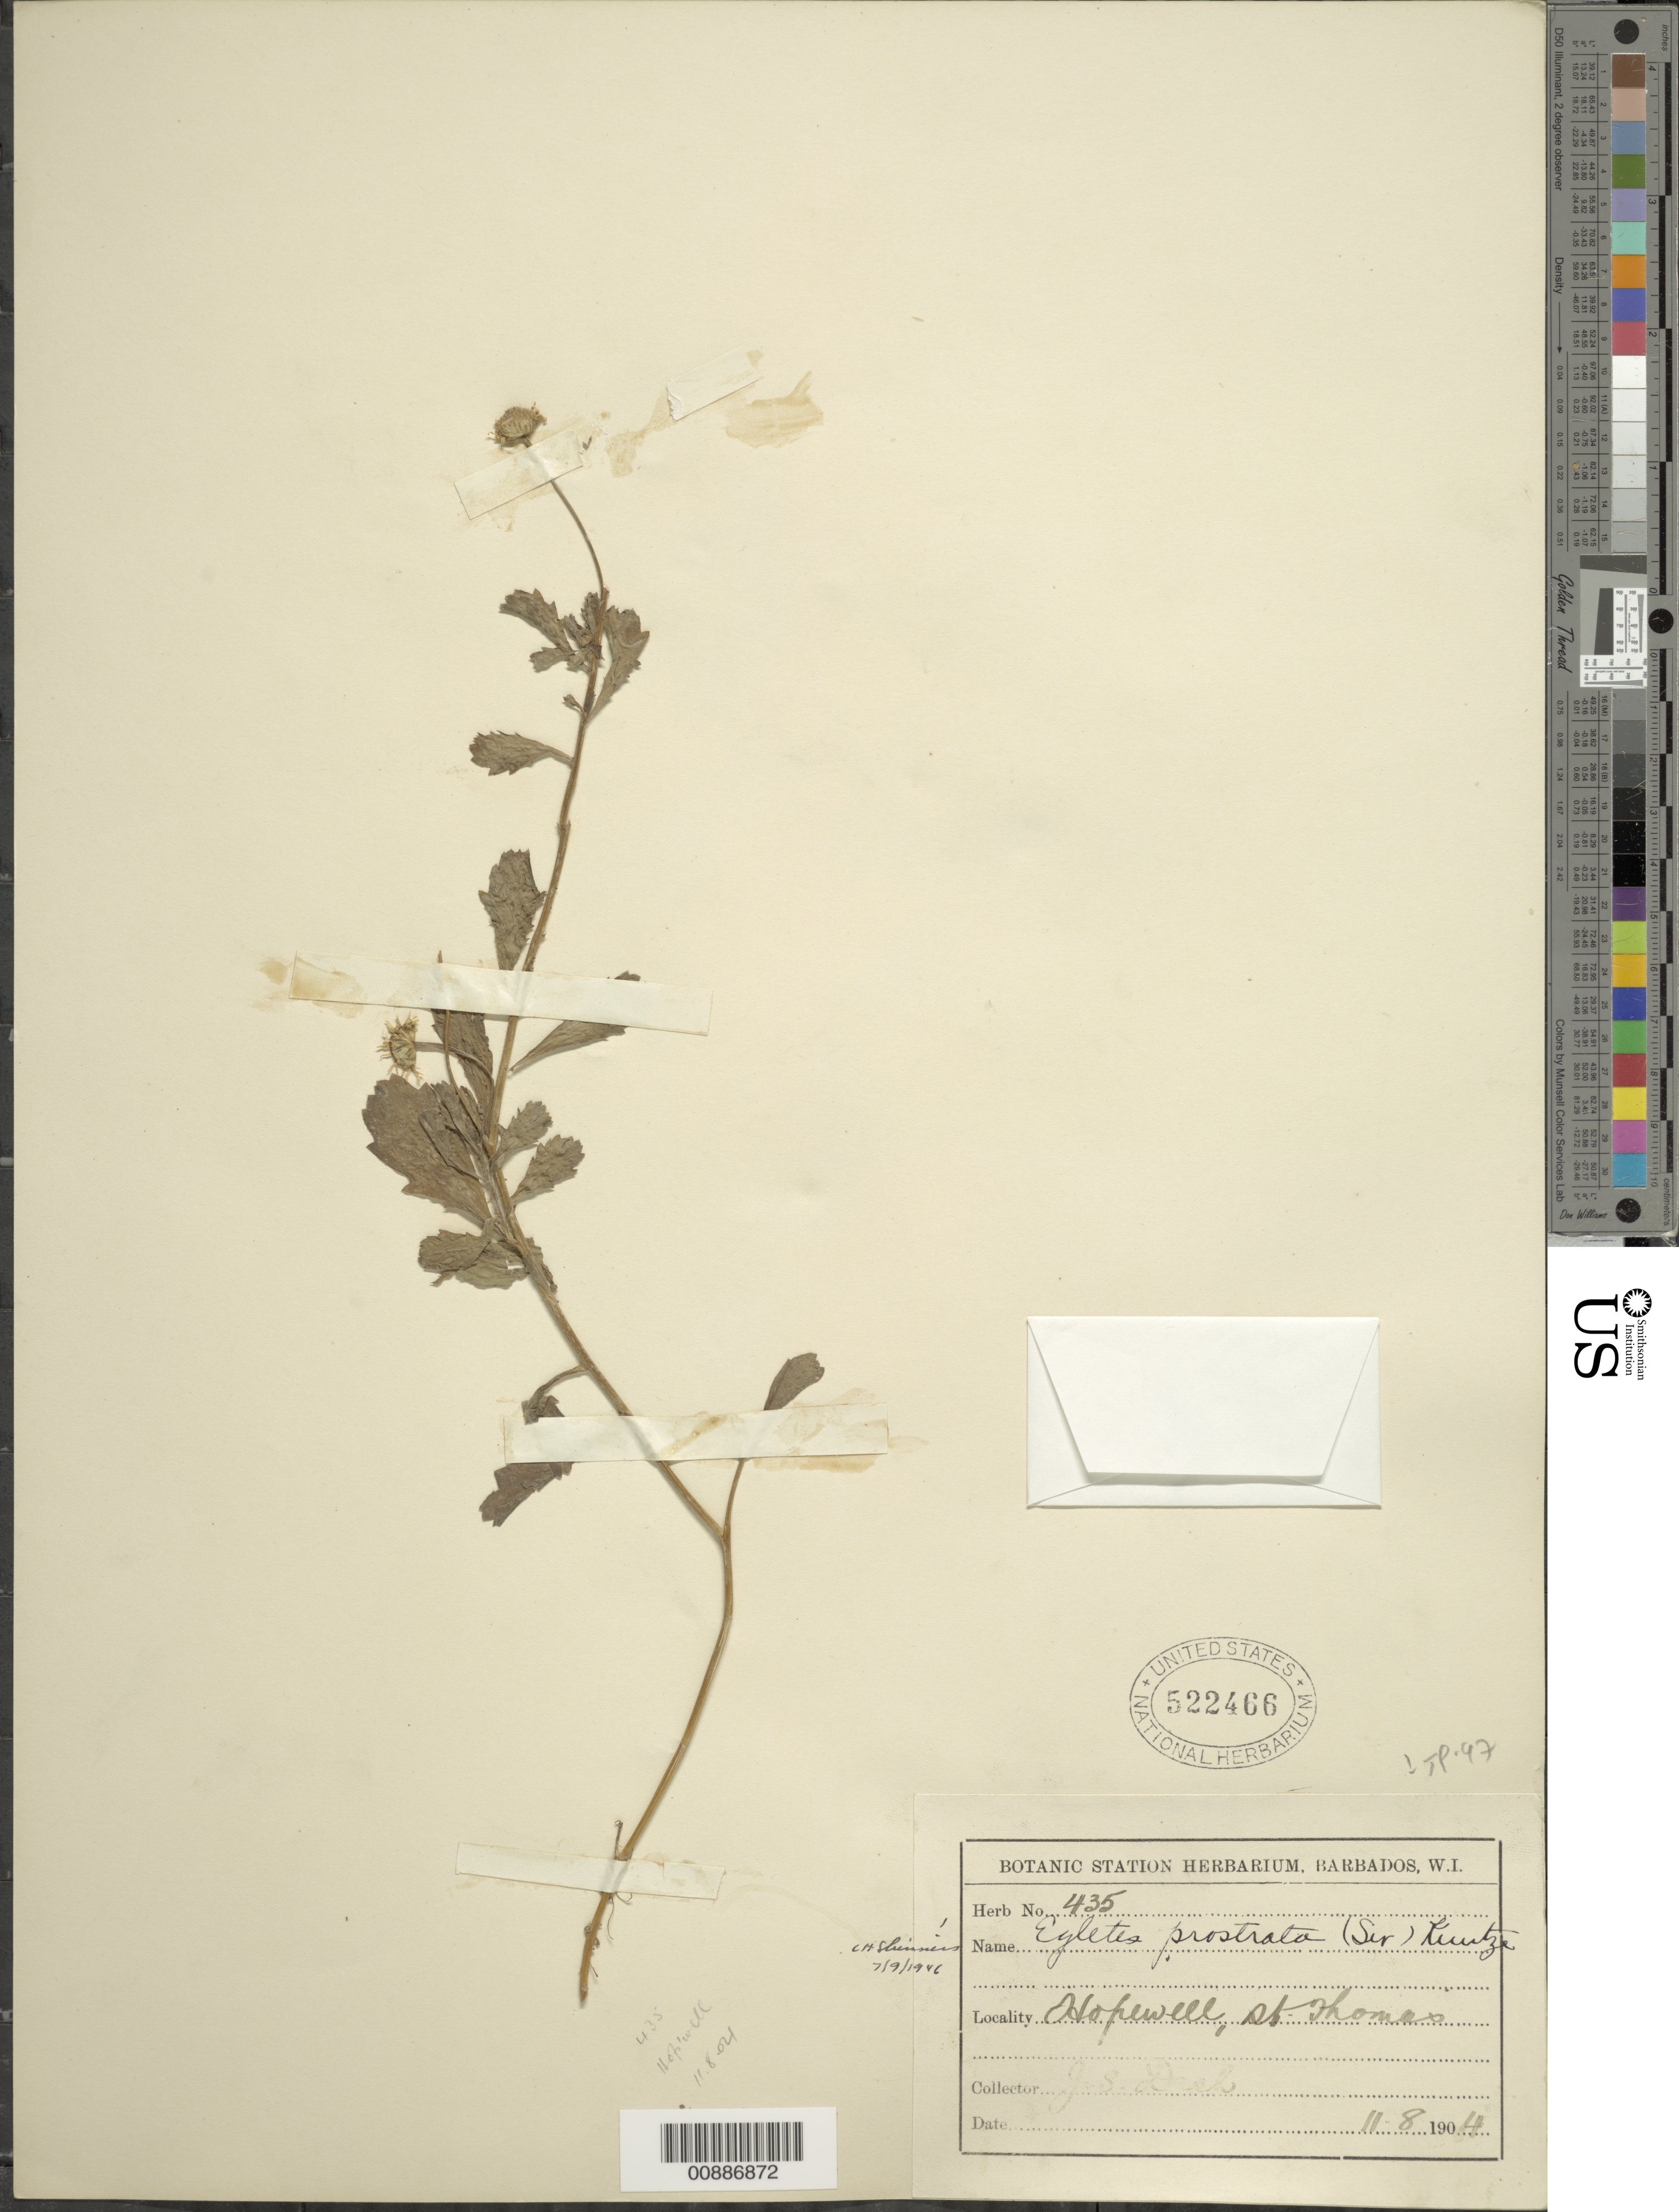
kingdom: Plantae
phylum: Tracheophyta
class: Magnoliopsida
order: Asterales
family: Asteraceae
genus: Egletes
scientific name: Egletes prostrata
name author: (Sw.) Kuntze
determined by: Shinners, L. H.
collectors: J. Dash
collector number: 435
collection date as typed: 11 Aug 1904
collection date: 1904-08-11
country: Barbados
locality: Hopewell, St. Thomas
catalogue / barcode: US 522466